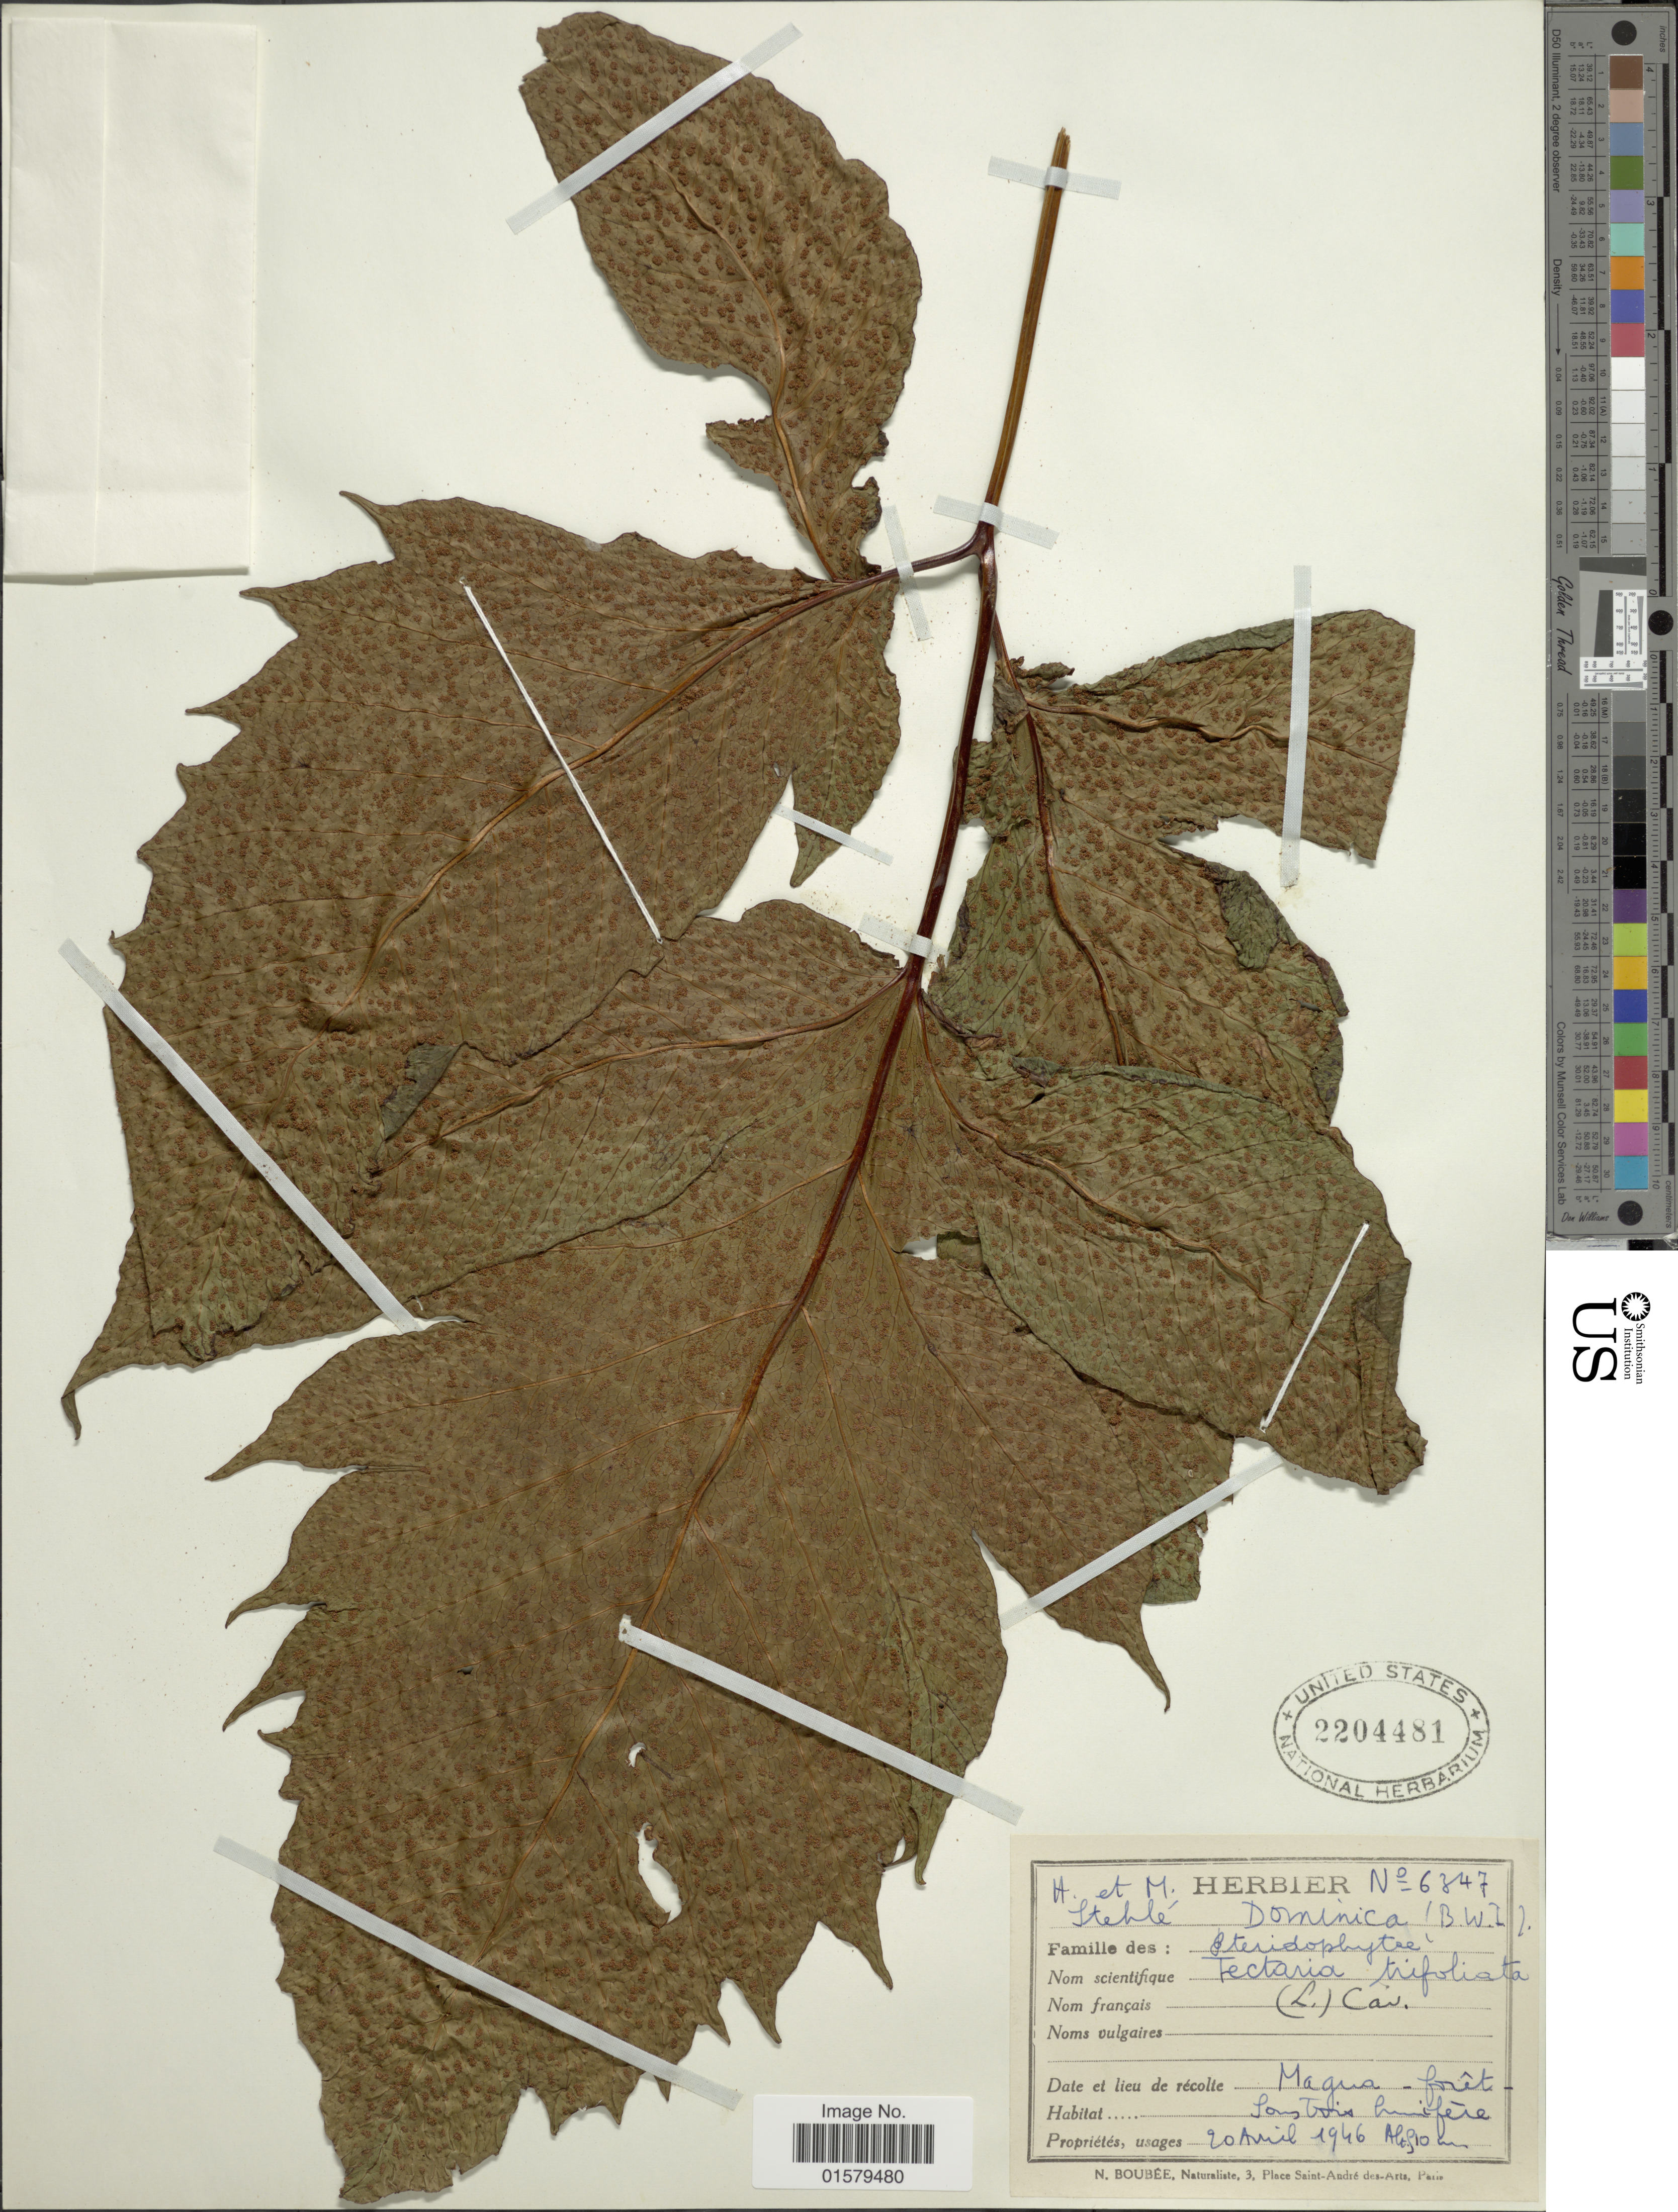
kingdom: Plantae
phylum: Tracheophyta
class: Polypodiopsida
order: Polypodiales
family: Tectariaceae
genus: Tectaria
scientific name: Tectaria trifoliata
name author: (L.) Cav.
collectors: H. Stehlé & M. Stehlé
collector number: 6347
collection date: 1946-04-20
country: Dominica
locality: Maguá- forêt, sous trois humifère.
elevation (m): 510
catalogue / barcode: US 2204481